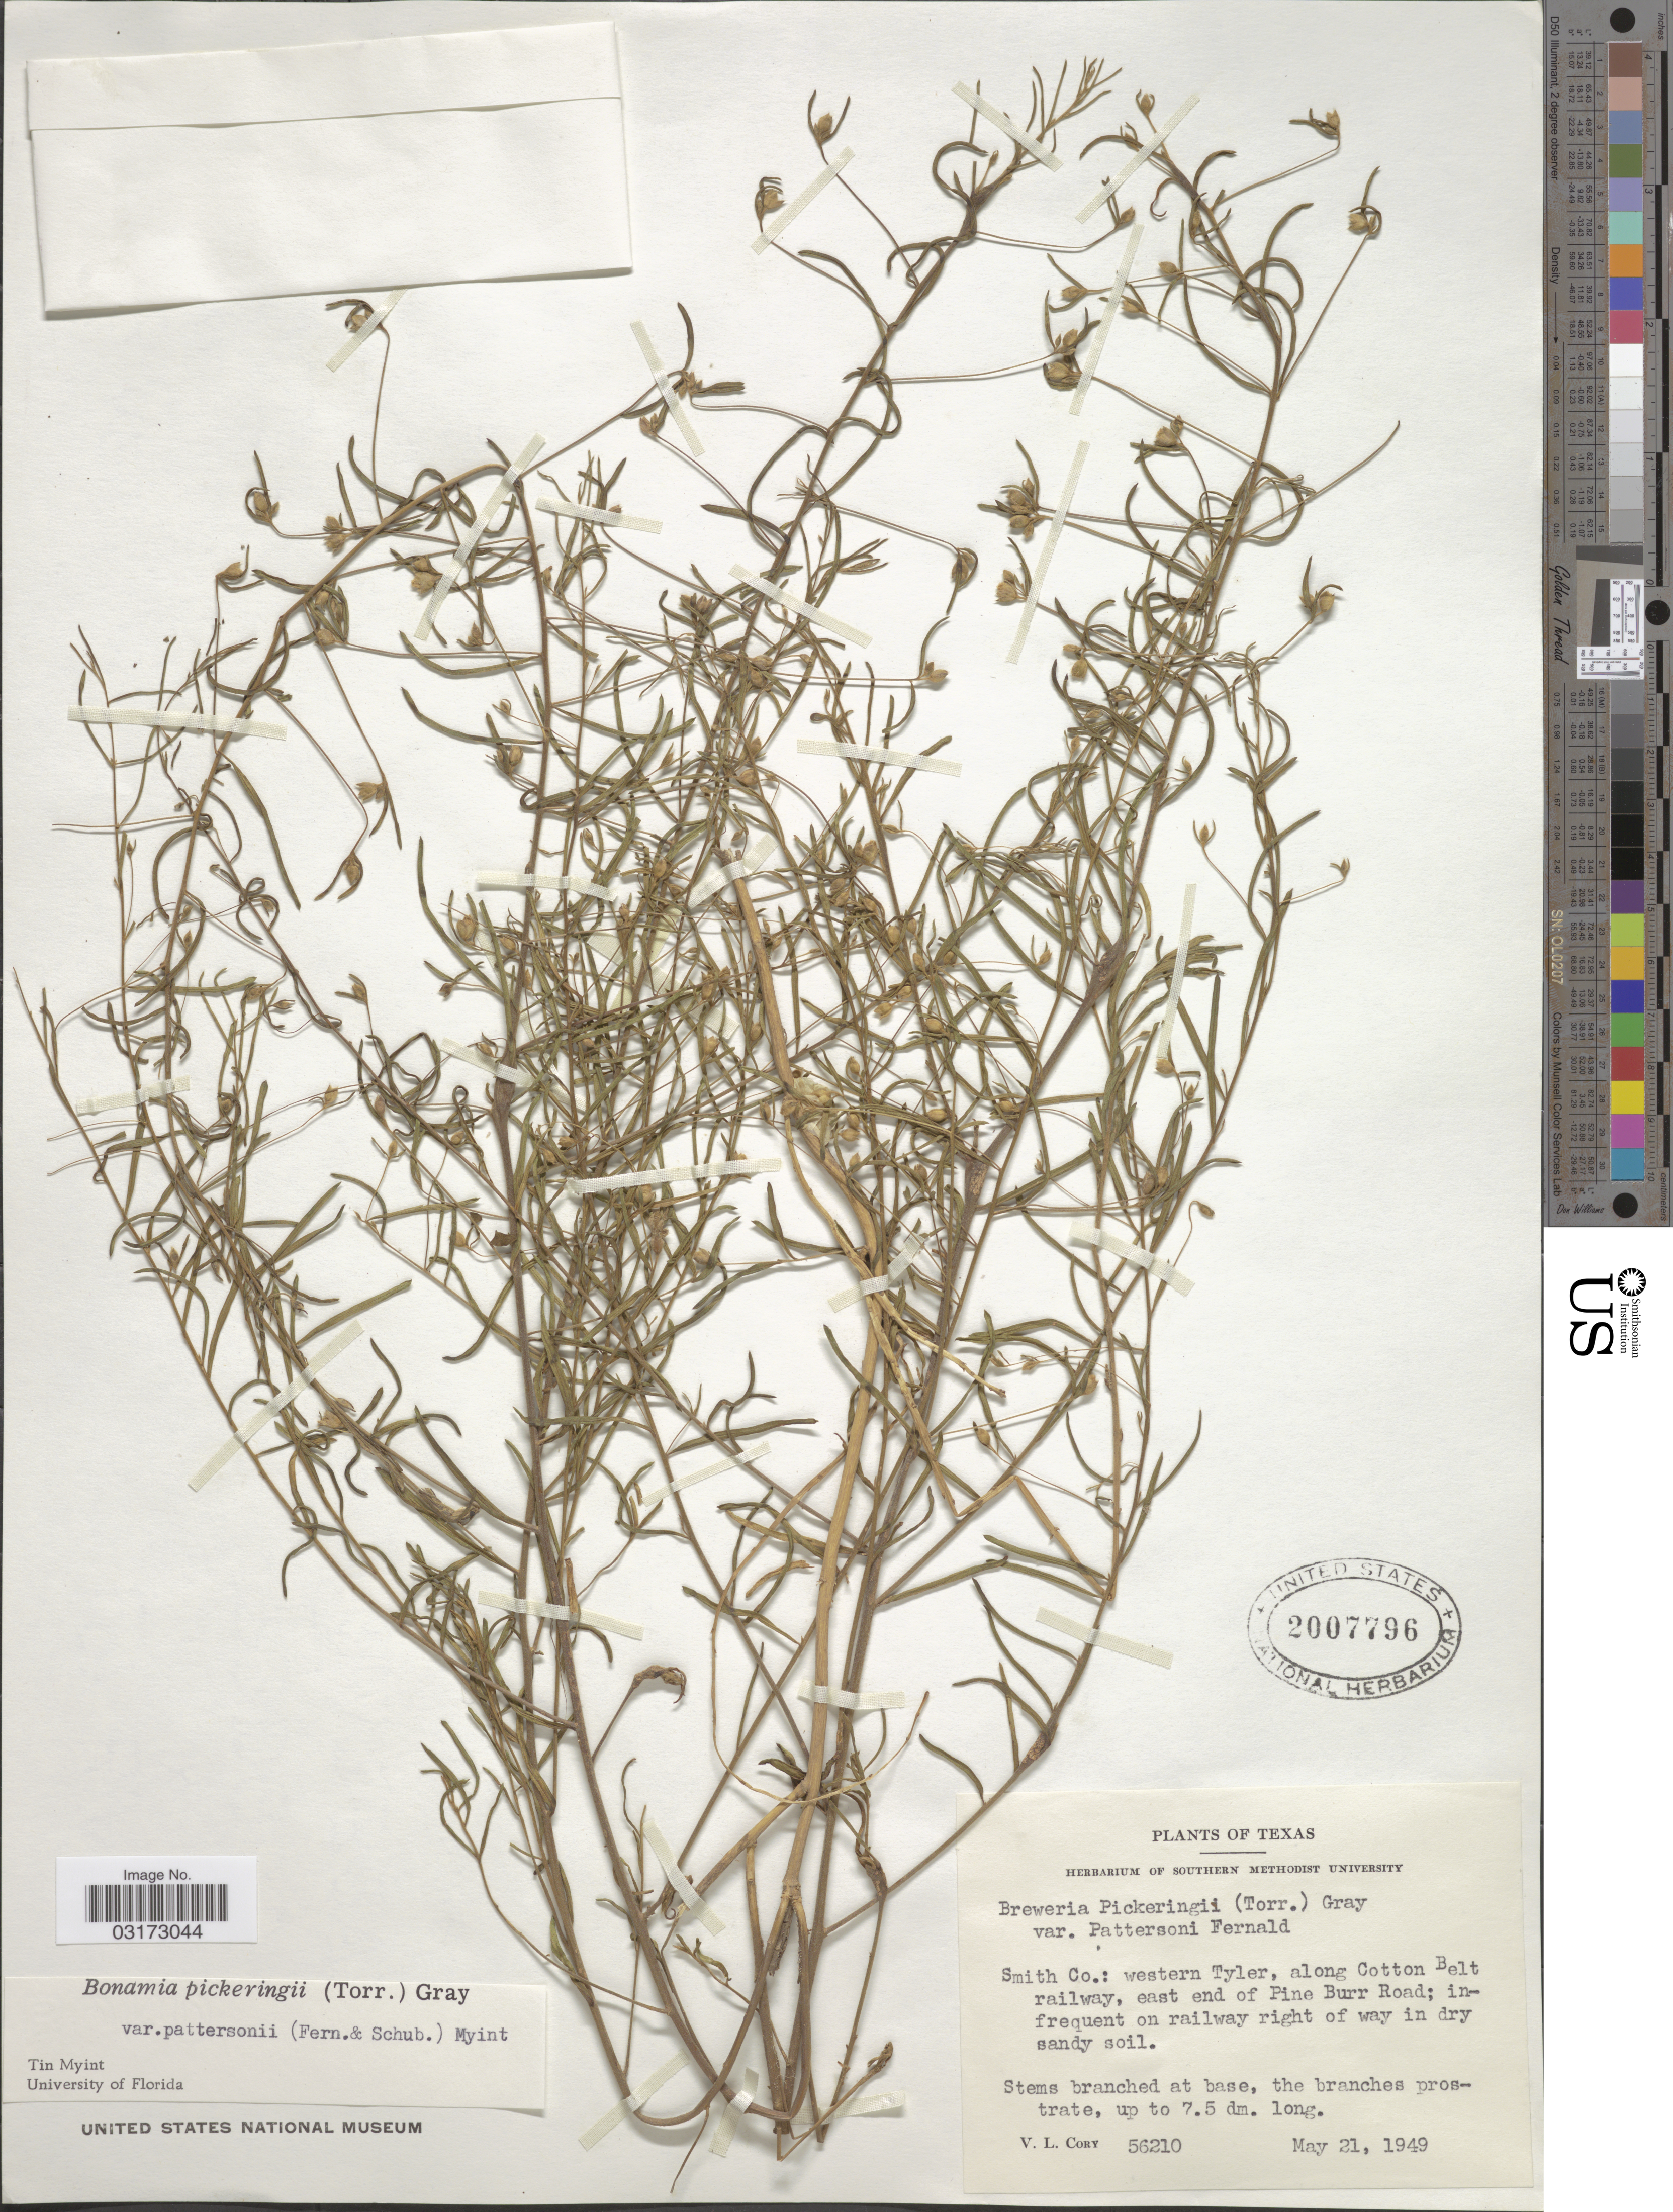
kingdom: Plantae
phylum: Tracheophyta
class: Magnoliopsida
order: Solanales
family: Convolvulaceae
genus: Stylisma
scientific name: Stylisma pickeringii var. pattersonii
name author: (Fernald & B.G. Schub.) Myint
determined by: Strong, Mark T., (BOT), Smithsonian Institution - National Museum of Natural History (UNITED STATES)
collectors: V. Cory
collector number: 56210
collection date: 1949-05-21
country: United States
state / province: Texas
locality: Smith Co.: western Tyler, along Cotton Belt railway, east end of Pine Burr Road.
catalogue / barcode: US 2007796